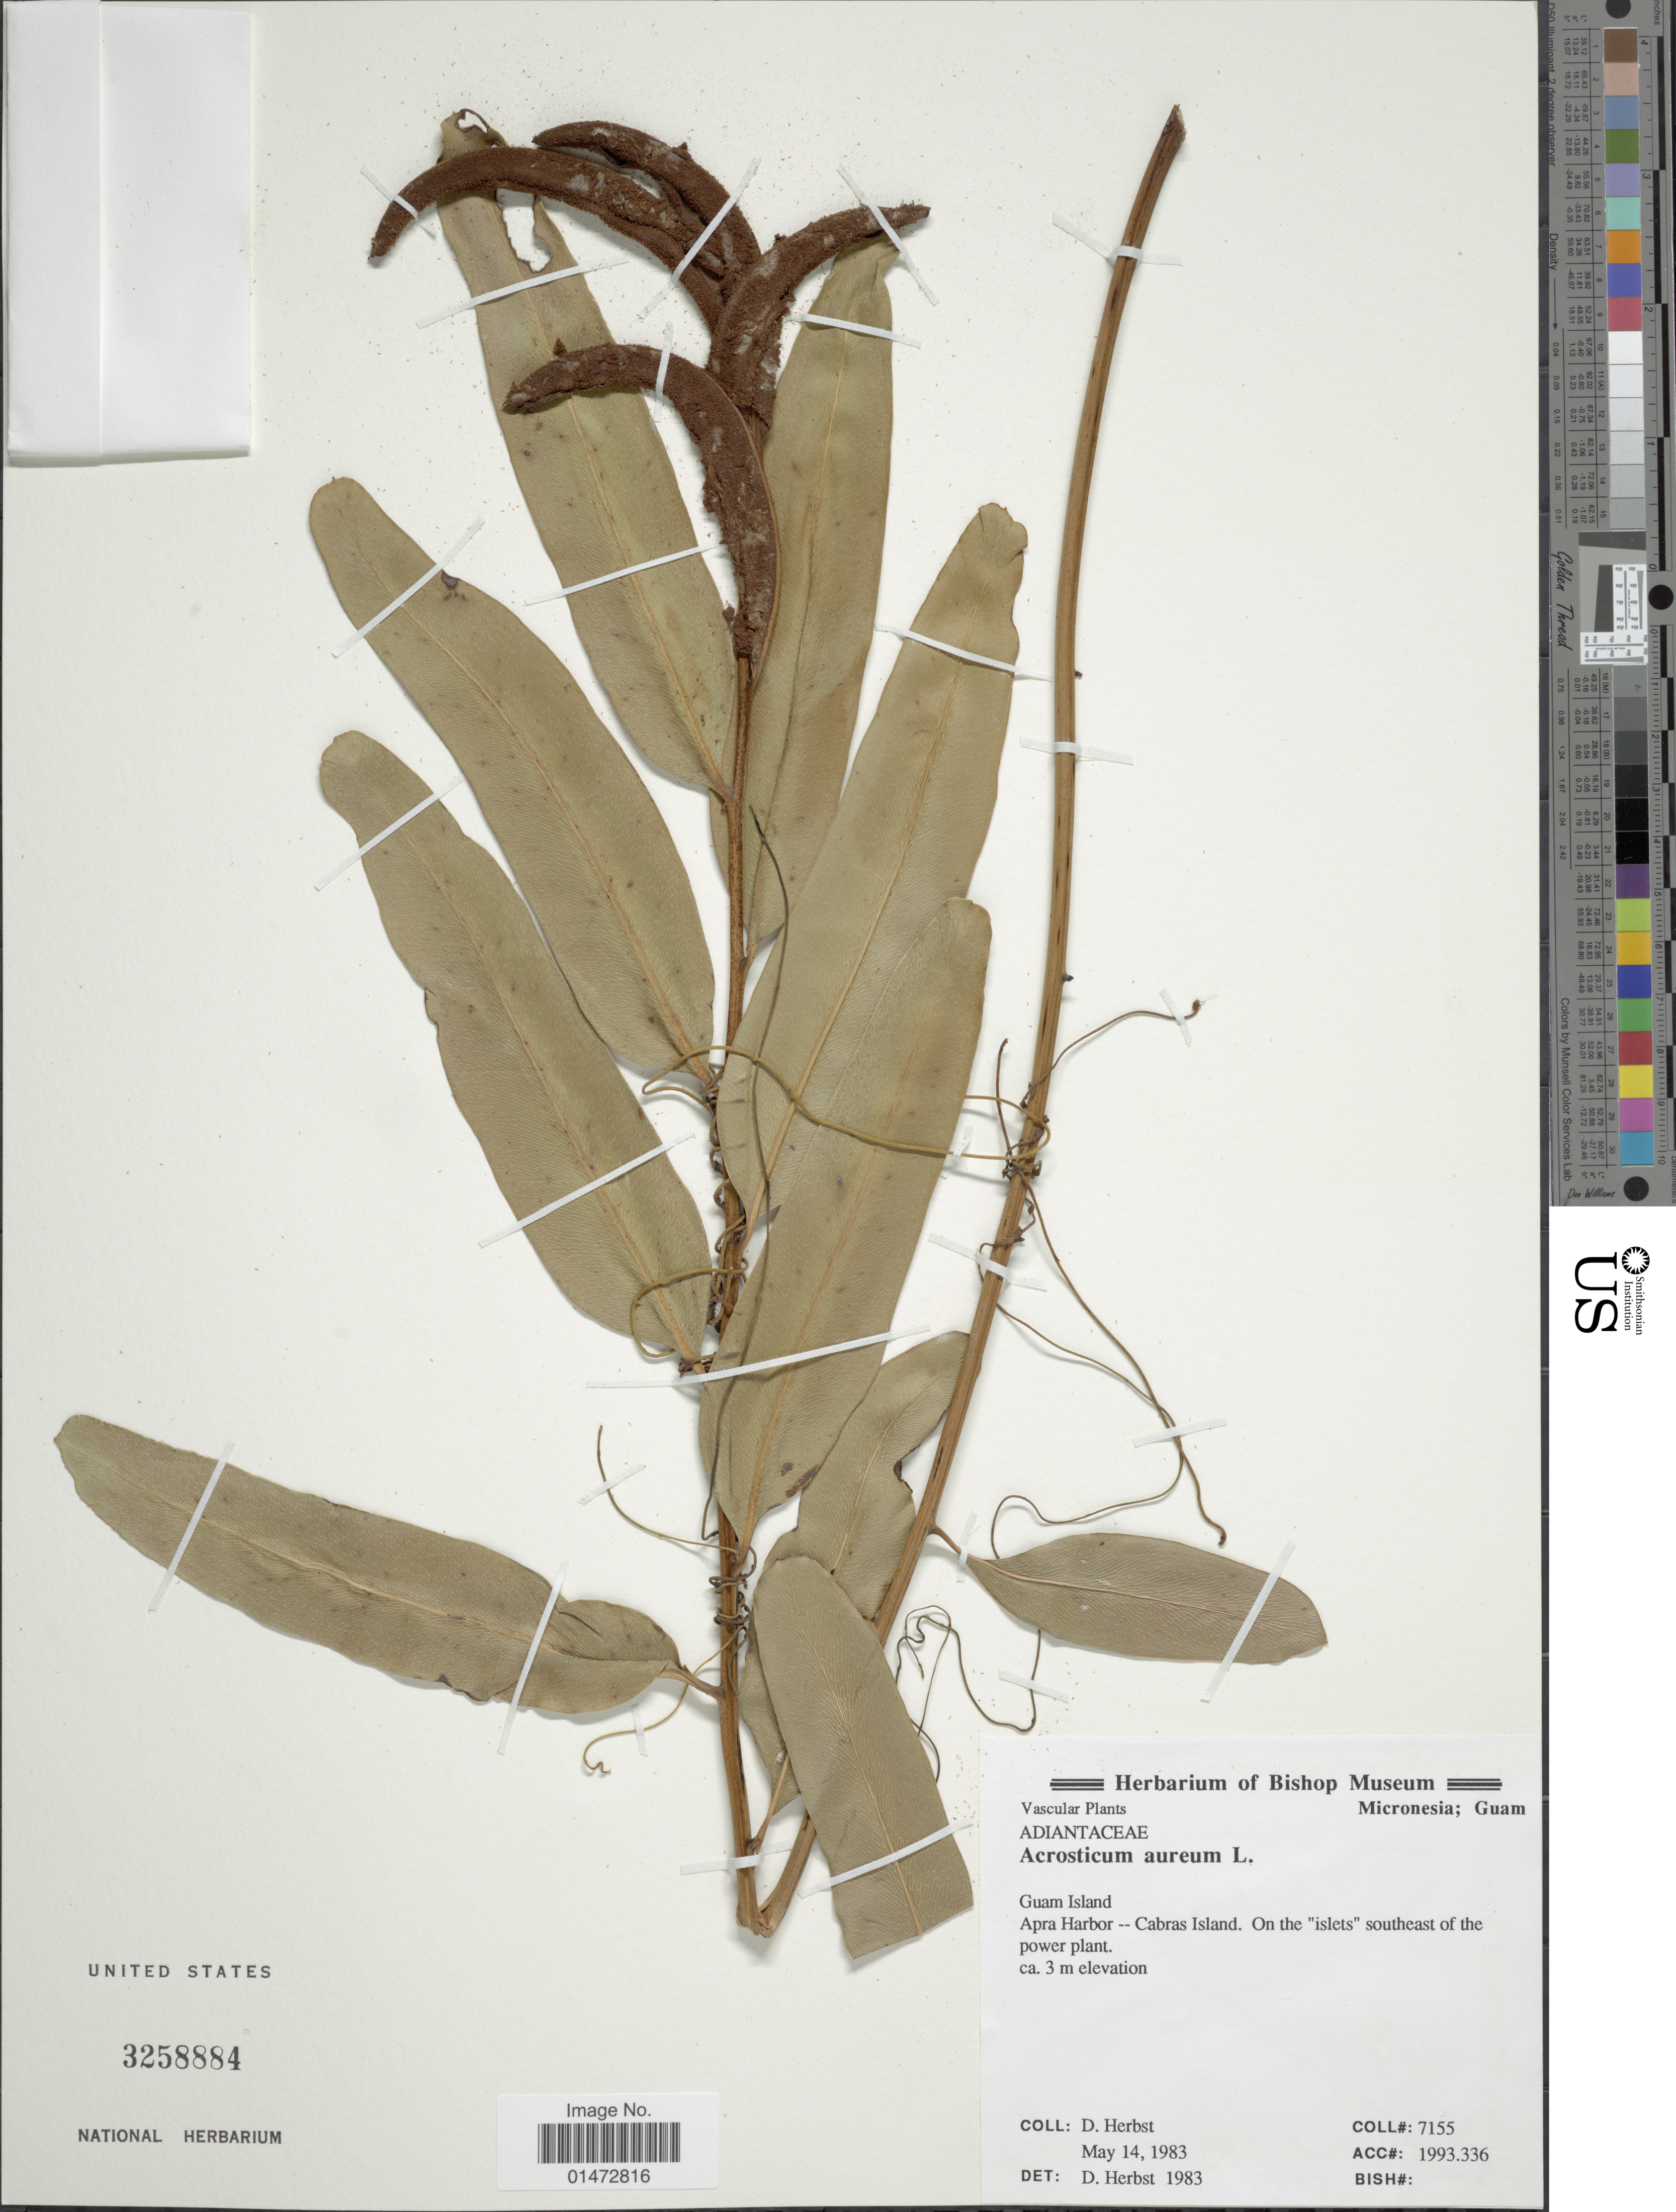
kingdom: Plantae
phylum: Tracheophyta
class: Polypodiopsida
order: Polypodiales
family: Pteridaceae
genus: Acrostichum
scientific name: Acrostichum aureum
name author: L.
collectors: D. Herbst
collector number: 7155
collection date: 1983-05-14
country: Guam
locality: Guam Island. Apra Harbor -- Cabras Island. On the "islets" southeast of the power plant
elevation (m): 3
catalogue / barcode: US 3258884